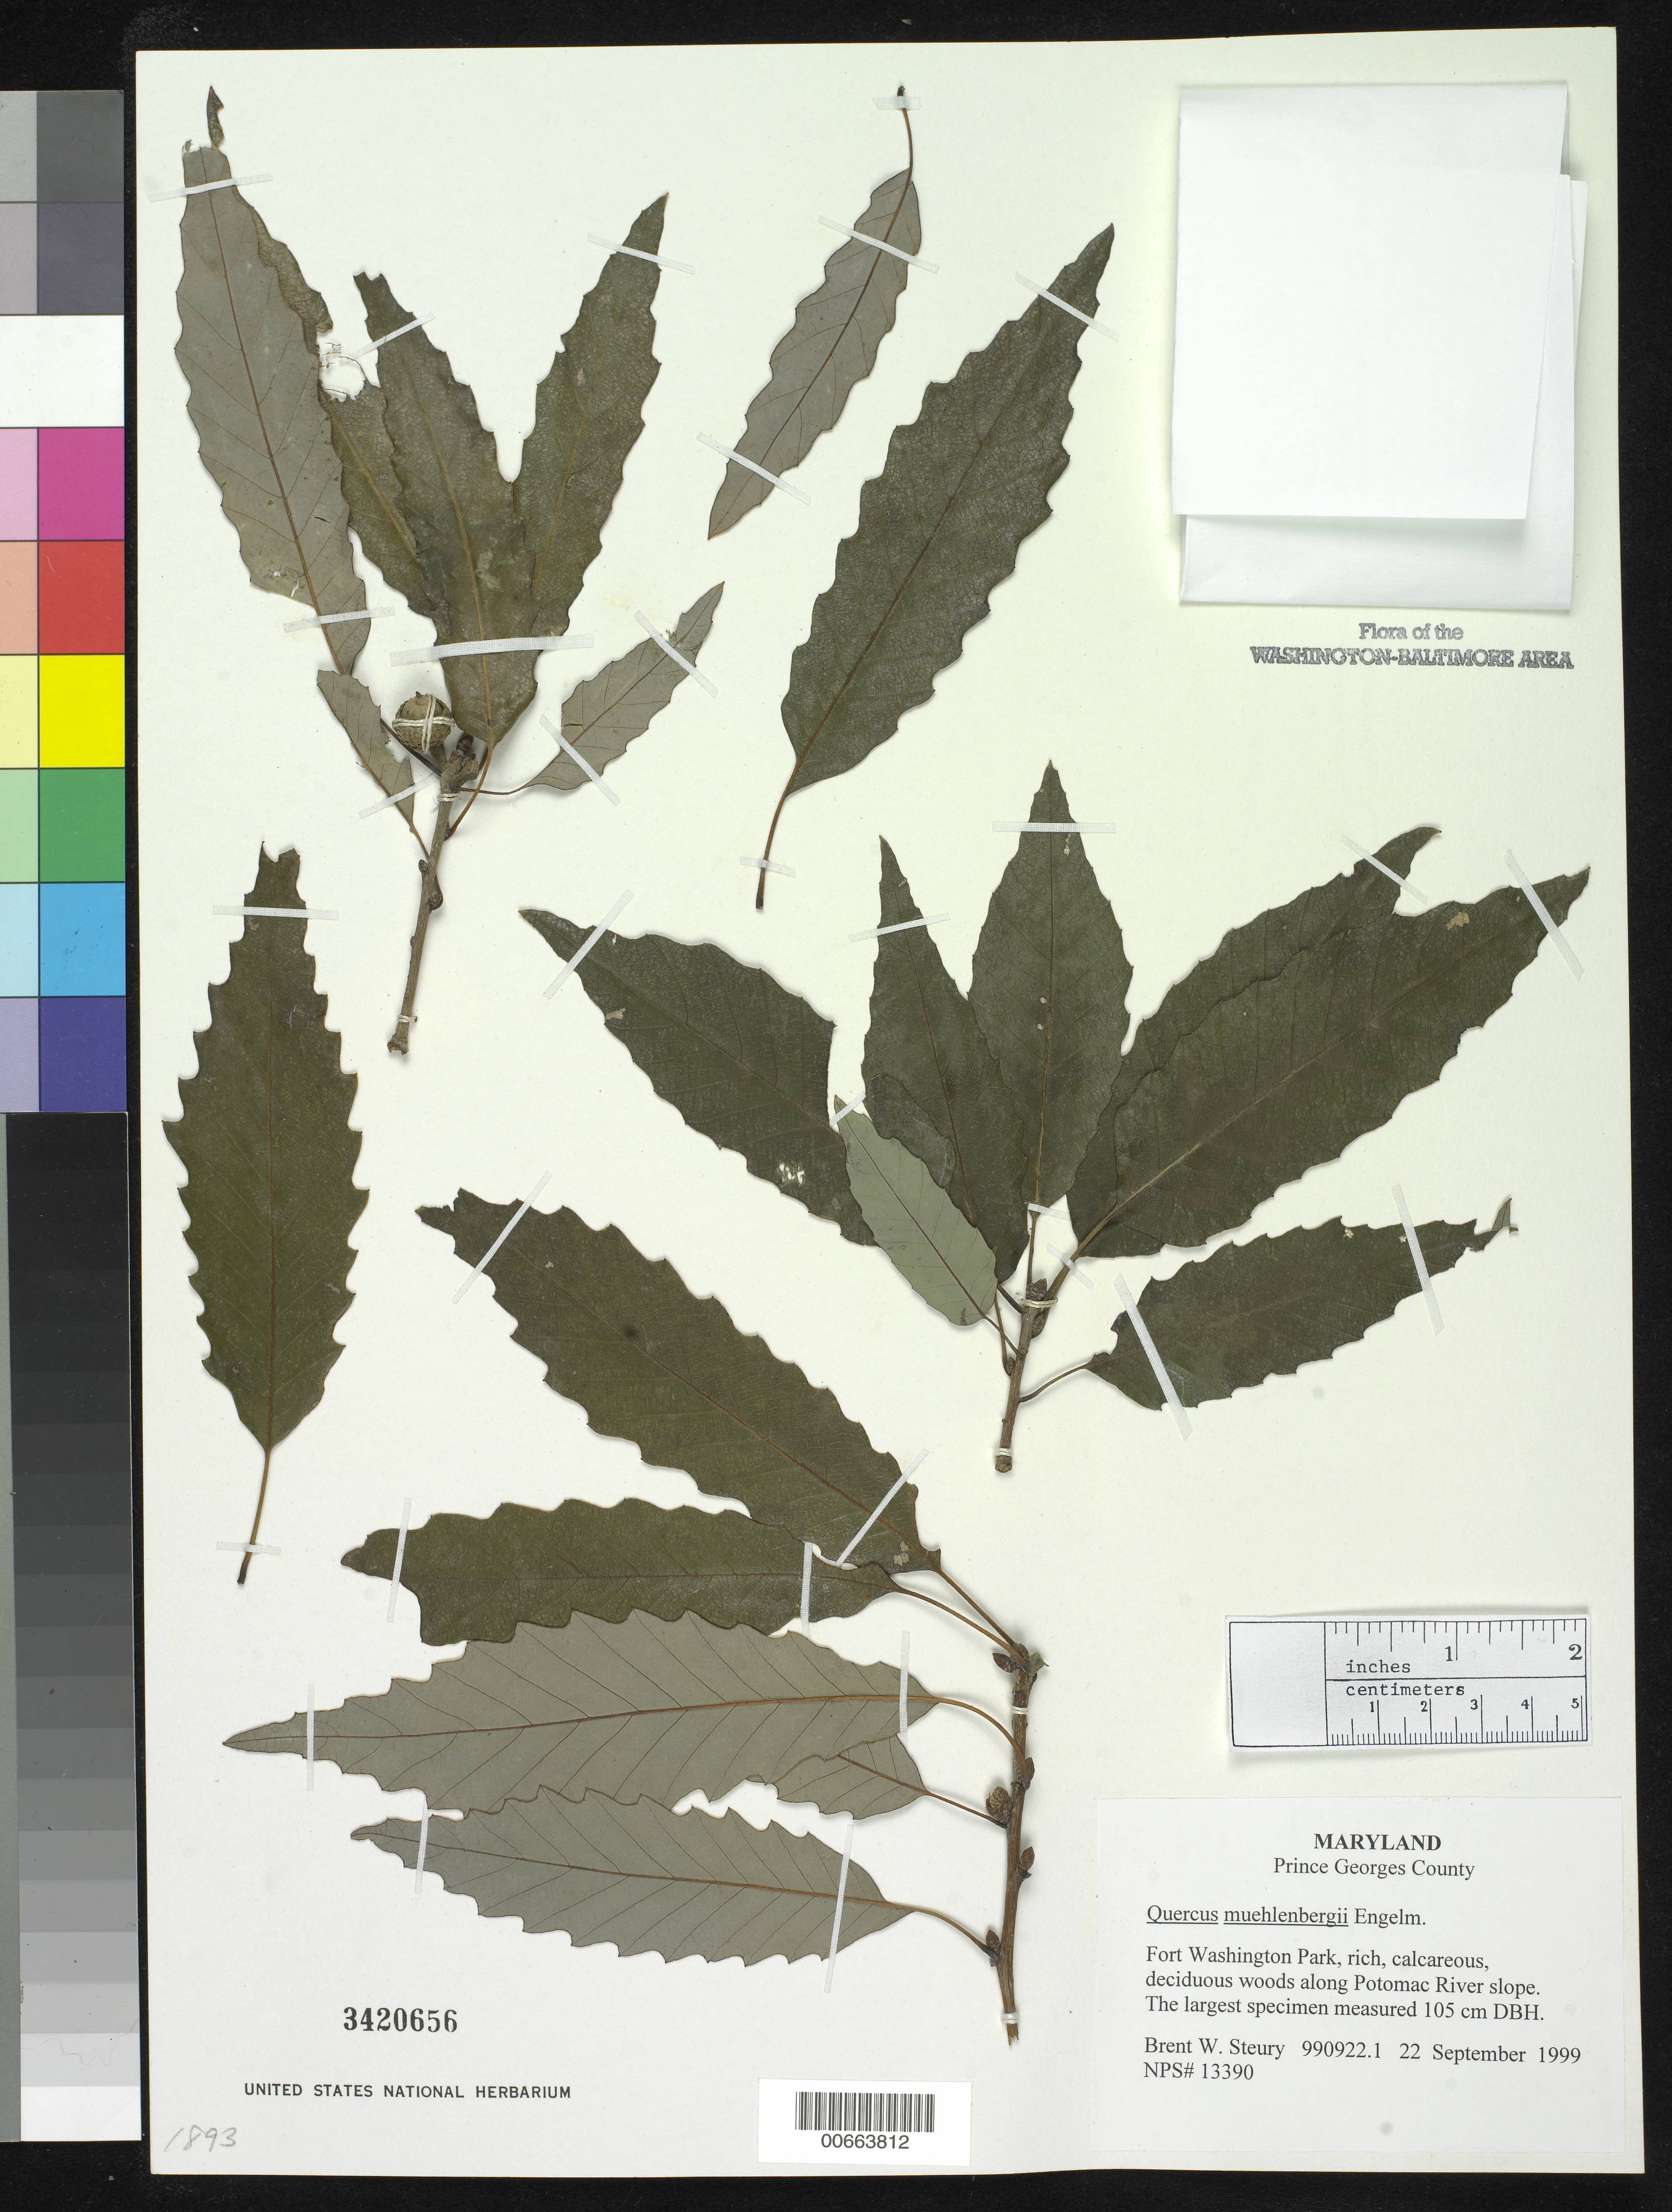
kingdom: Plantae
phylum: Tracheophyta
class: Magnoliopsida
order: Fagales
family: Fagaceae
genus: Quercus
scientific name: Quercus muehlenbergii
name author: Engelm.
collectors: B. Steury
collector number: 990922.1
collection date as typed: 22 Sep 1999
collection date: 1999-09-22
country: United States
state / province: Maryland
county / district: Prince George's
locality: Fort Washington Park, along Potomac River slope.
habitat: Rich, calcareous, deciduous woods.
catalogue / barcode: US 3420656